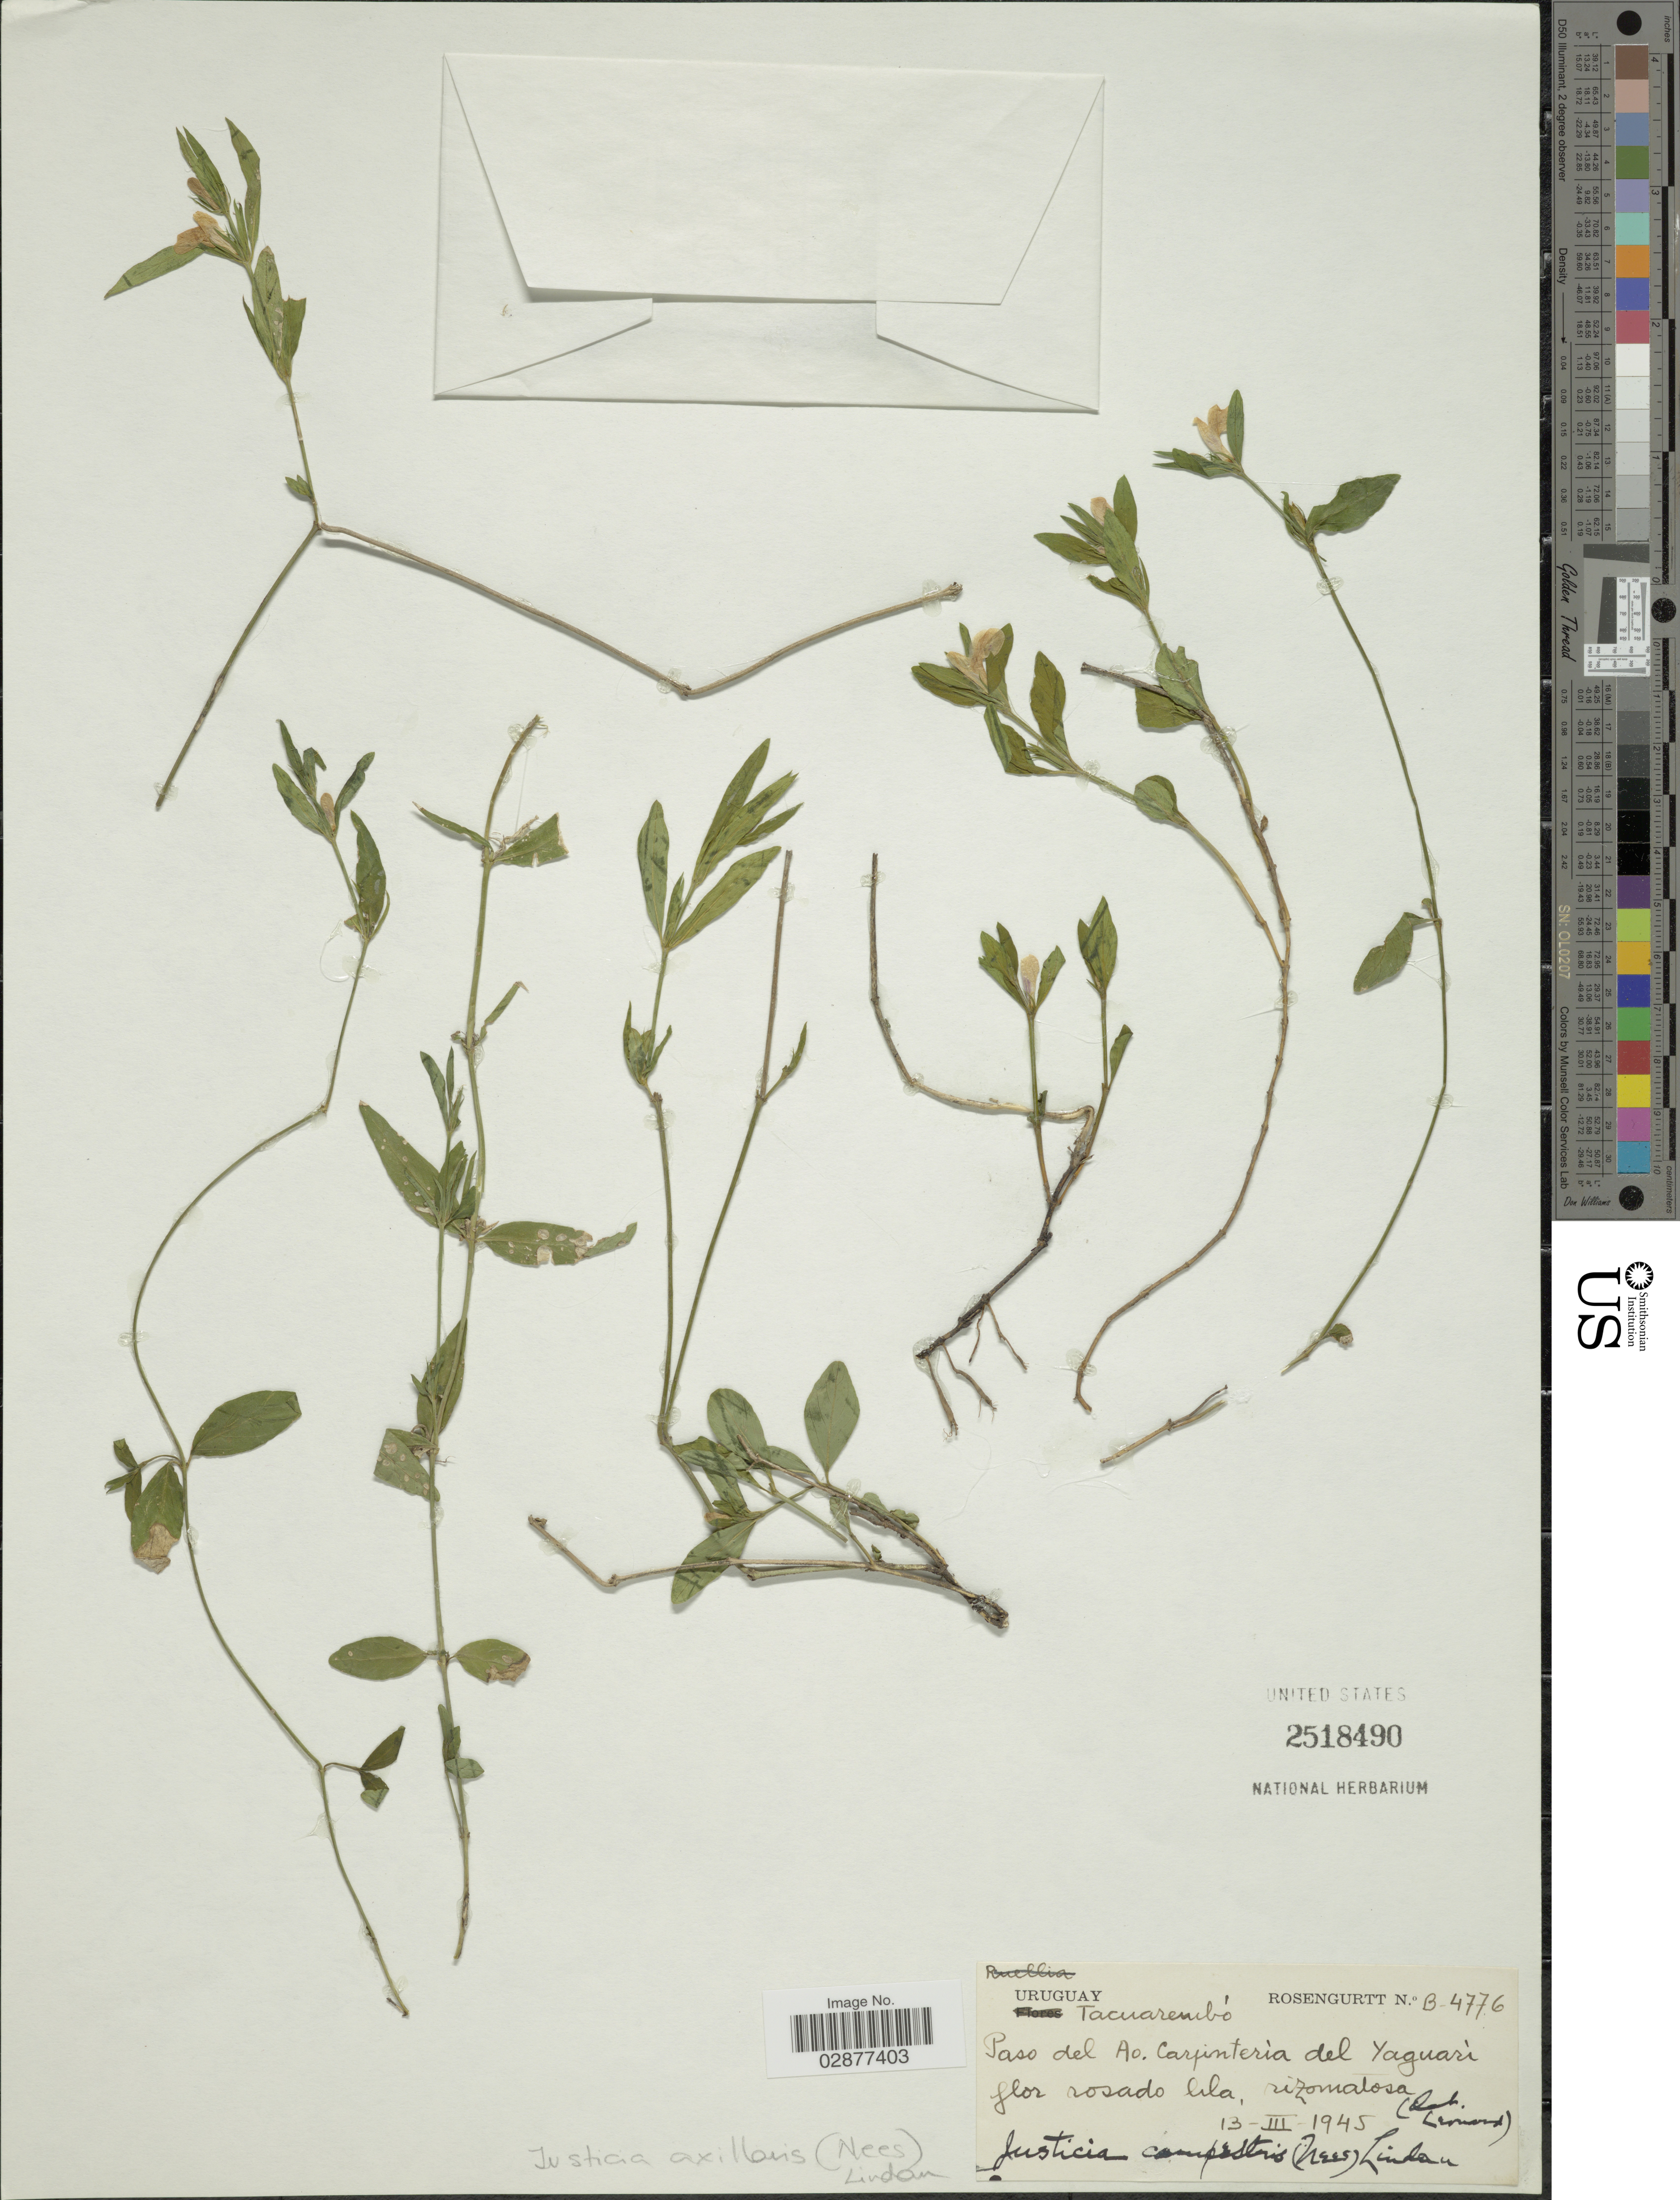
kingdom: Plantae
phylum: Tracheophyta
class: Magnoliopsida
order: Lamiales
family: Acanthaceae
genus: Justicia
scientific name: Justicia axillaris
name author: (Nees) Lindau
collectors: Rosengurtt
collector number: B-4776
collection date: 1945-03-13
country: Uruguay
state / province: Tacuarembó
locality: Paso del Ao. Carpintería del Yaguari.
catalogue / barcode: US 2518490